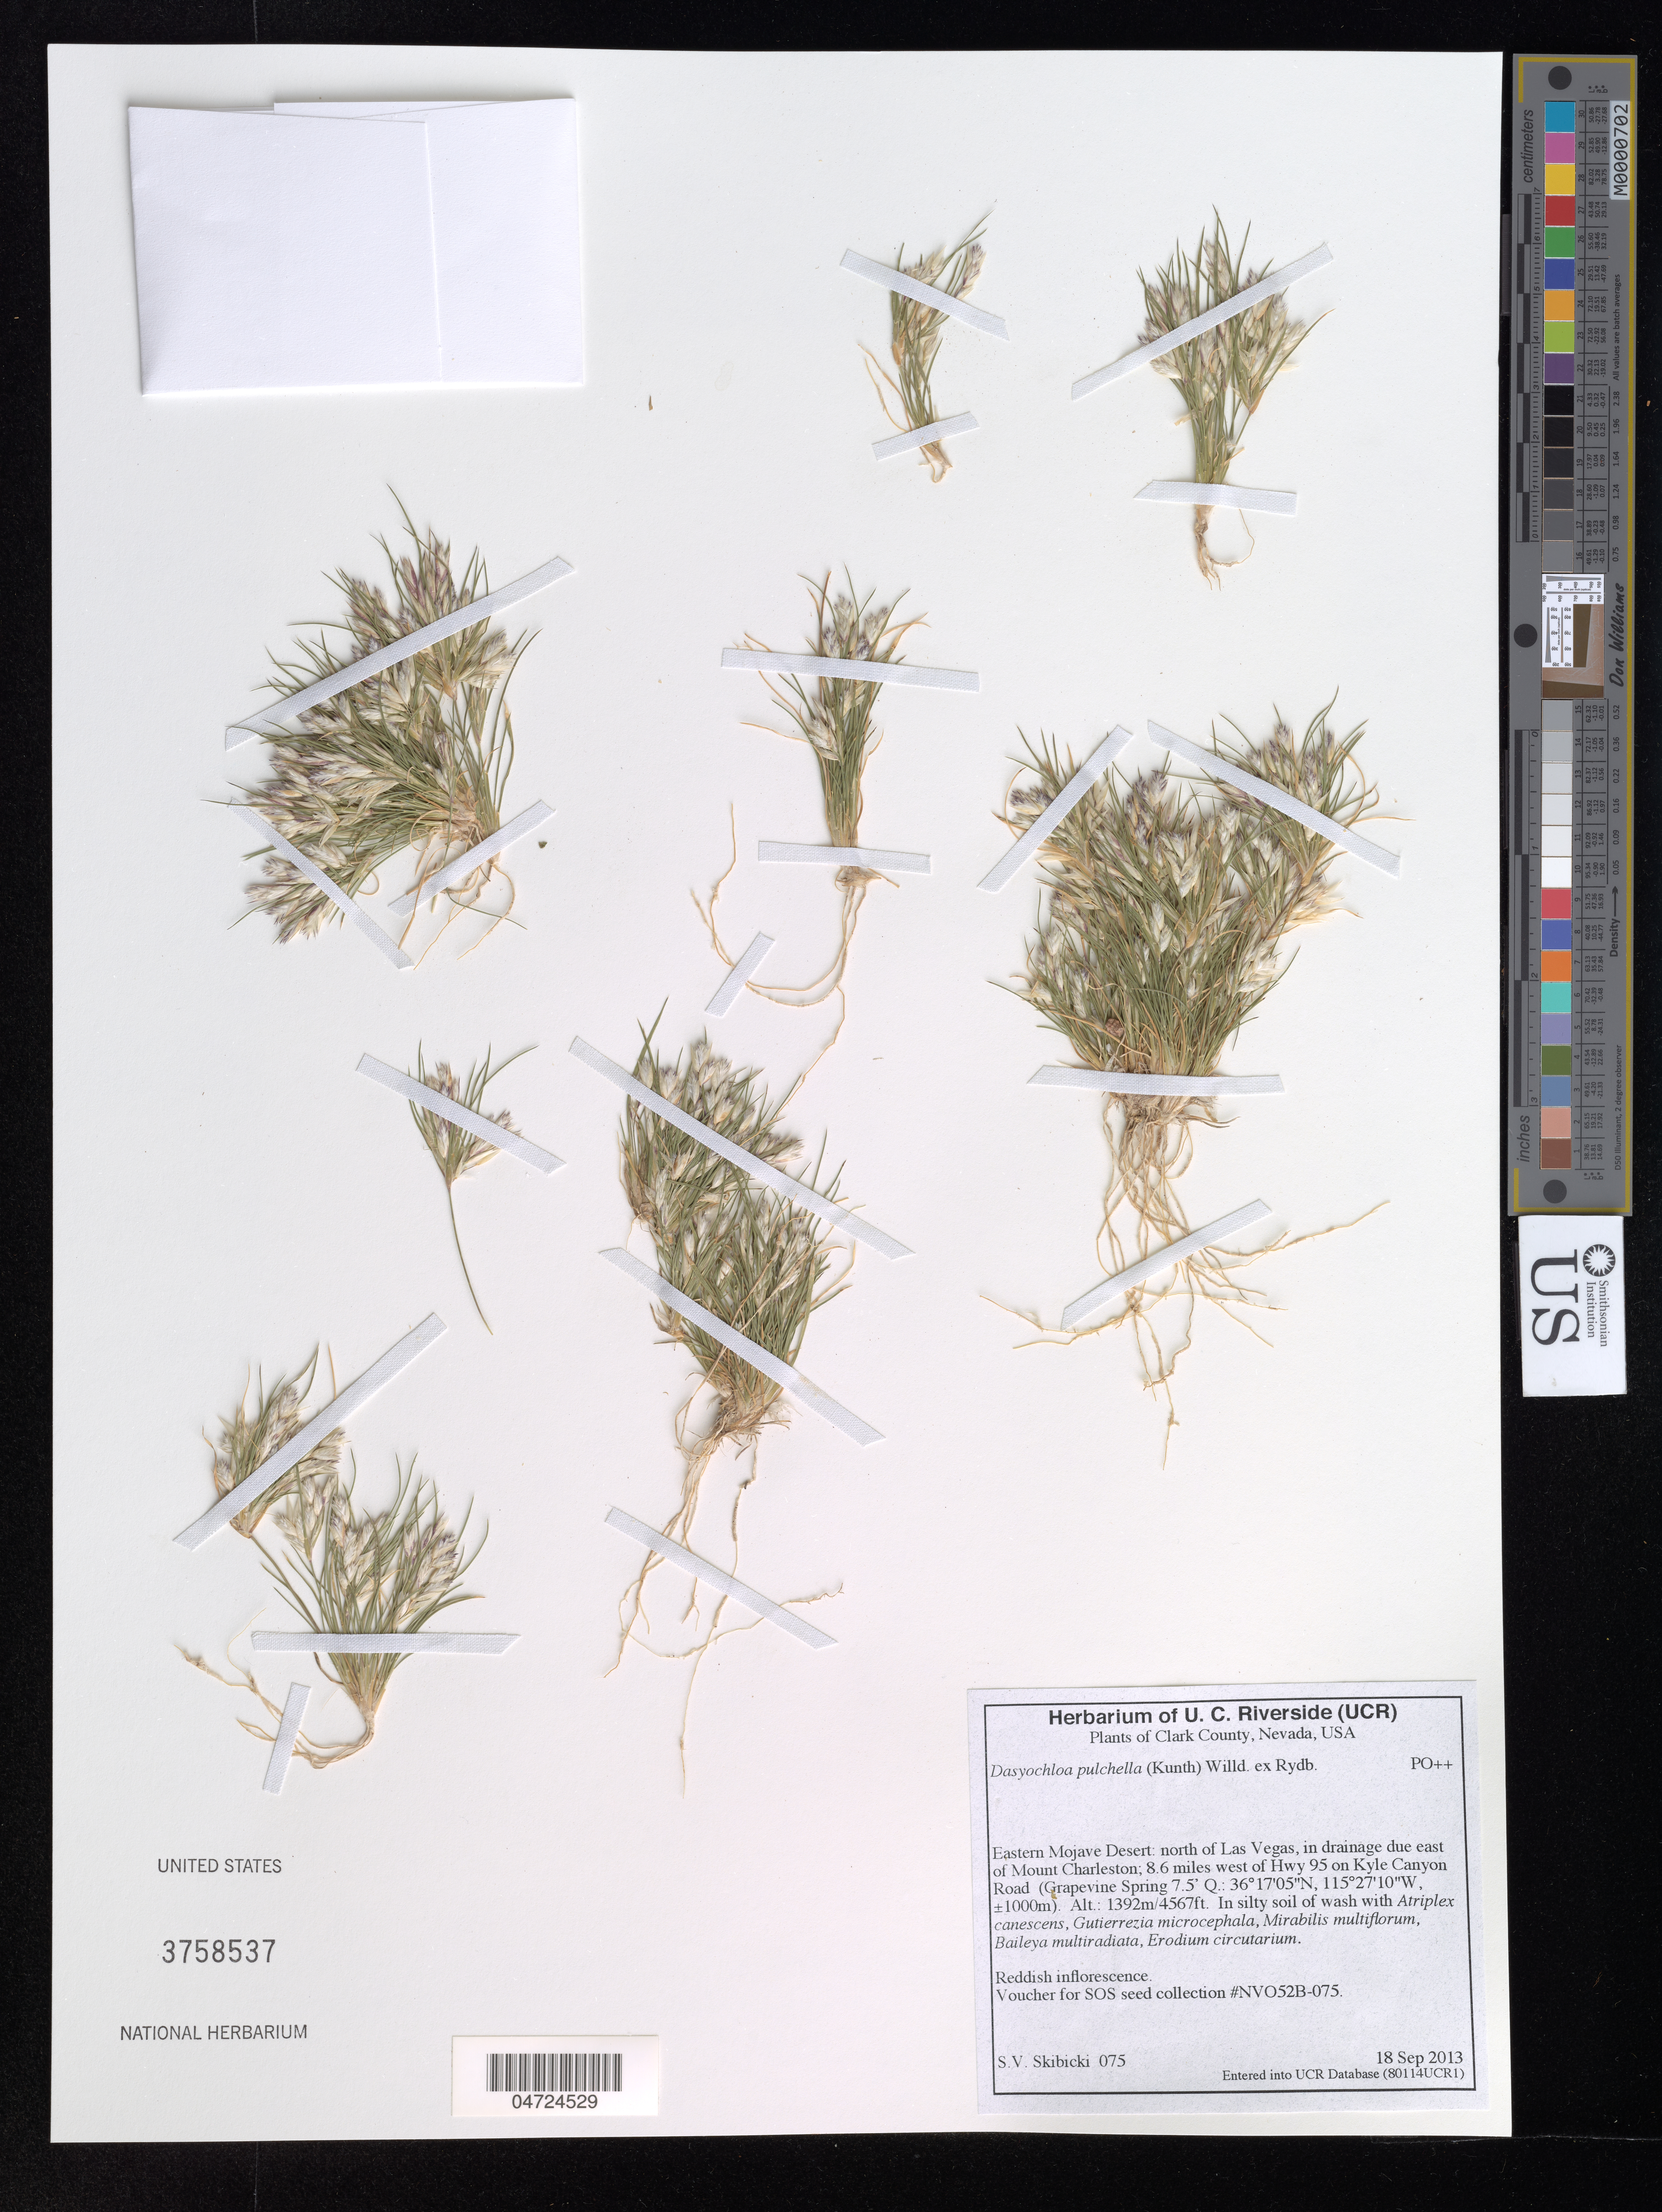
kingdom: Plantae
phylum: Tracheophyta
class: Liliopsida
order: Poales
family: Poaceae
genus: Dasyochloa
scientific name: Dasyochloa pulchella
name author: (Kunth) Willd. ex Rydb.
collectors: S. Skibicki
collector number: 075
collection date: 2013-09-18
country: United States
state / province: Nevada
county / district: Clark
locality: Clark County. Eastern Mojave Desert: north of Las Vegas, in drainage due east of Mount Charleston; 8.6 miles west of Hwy 95 on Kyle Canyon Road (Grapevine Spring 7.5' Q.).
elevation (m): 1392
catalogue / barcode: US 3758537